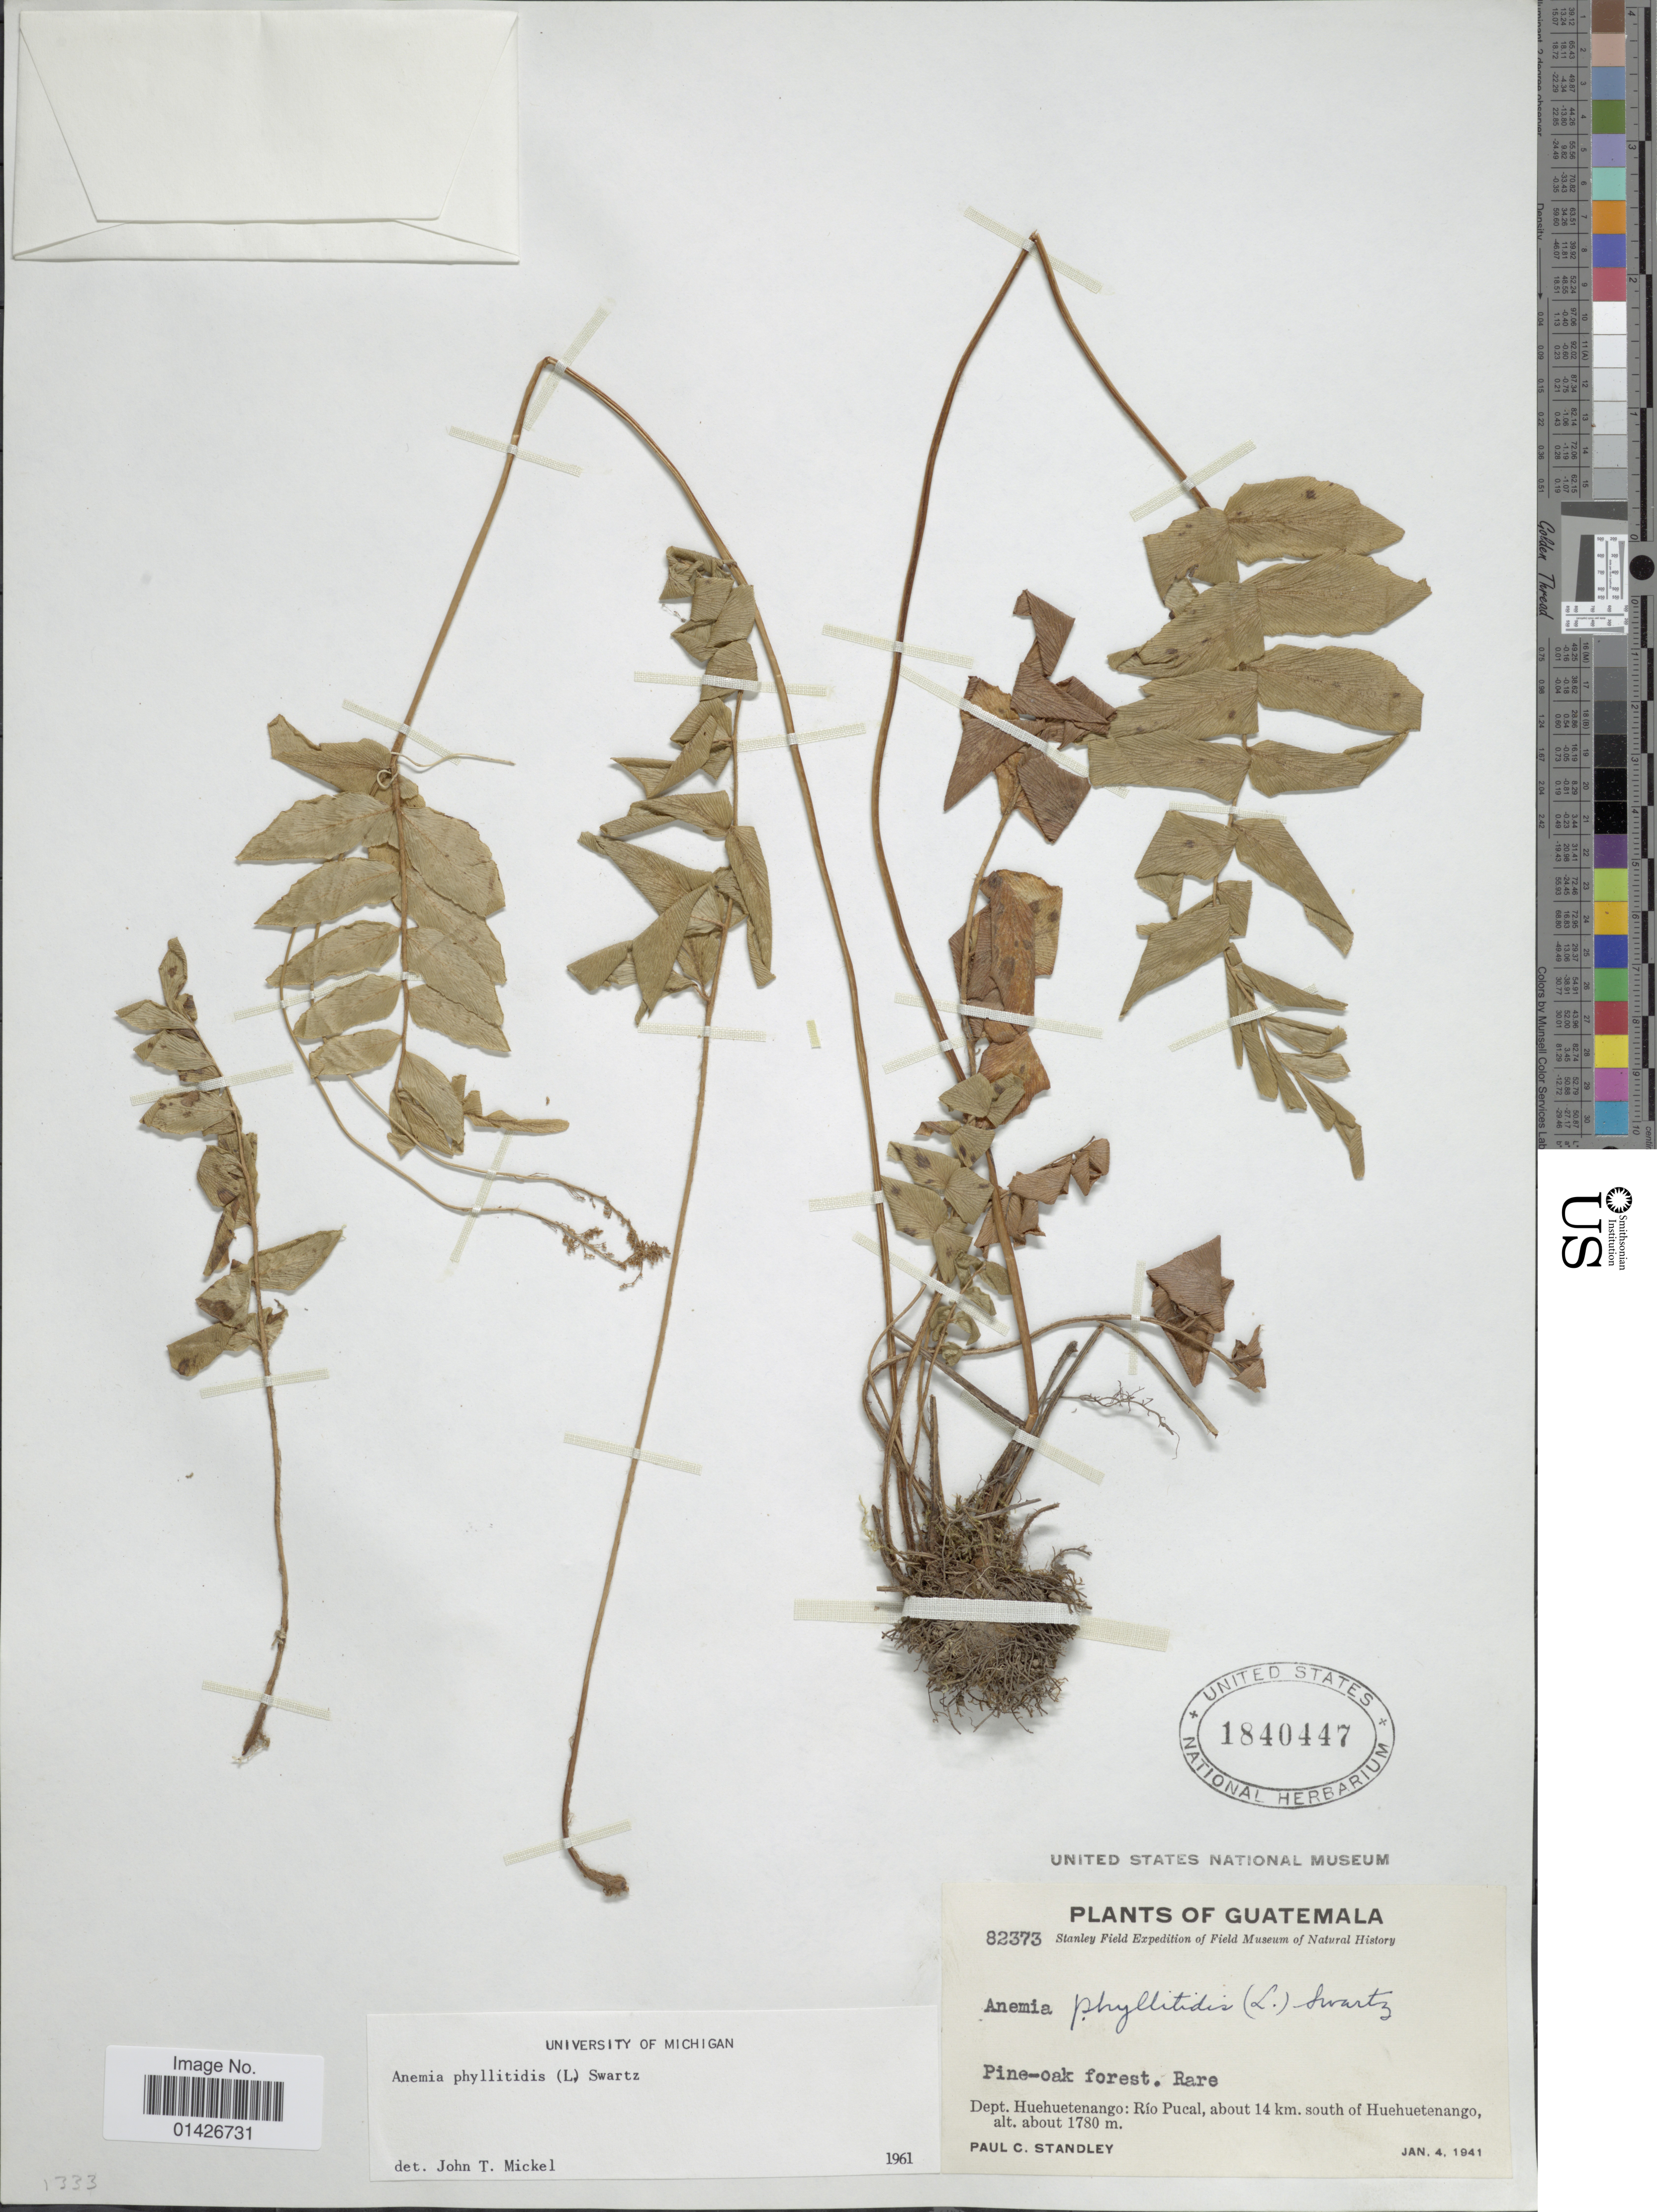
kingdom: Plantae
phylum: Tracheophyta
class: Polypodiopsida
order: Schizaeales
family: Anemiaceae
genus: Anemia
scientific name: Anemia phyllitidis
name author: (L.) Sw.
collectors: P. C. Standley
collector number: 82373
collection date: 1941-01-04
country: Guatemala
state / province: Huehuetenango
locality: Dept. Huehuetenango: Río Pucal, about 14 km. south of Huehuetenango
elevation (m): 1780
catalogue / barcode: US 1840447